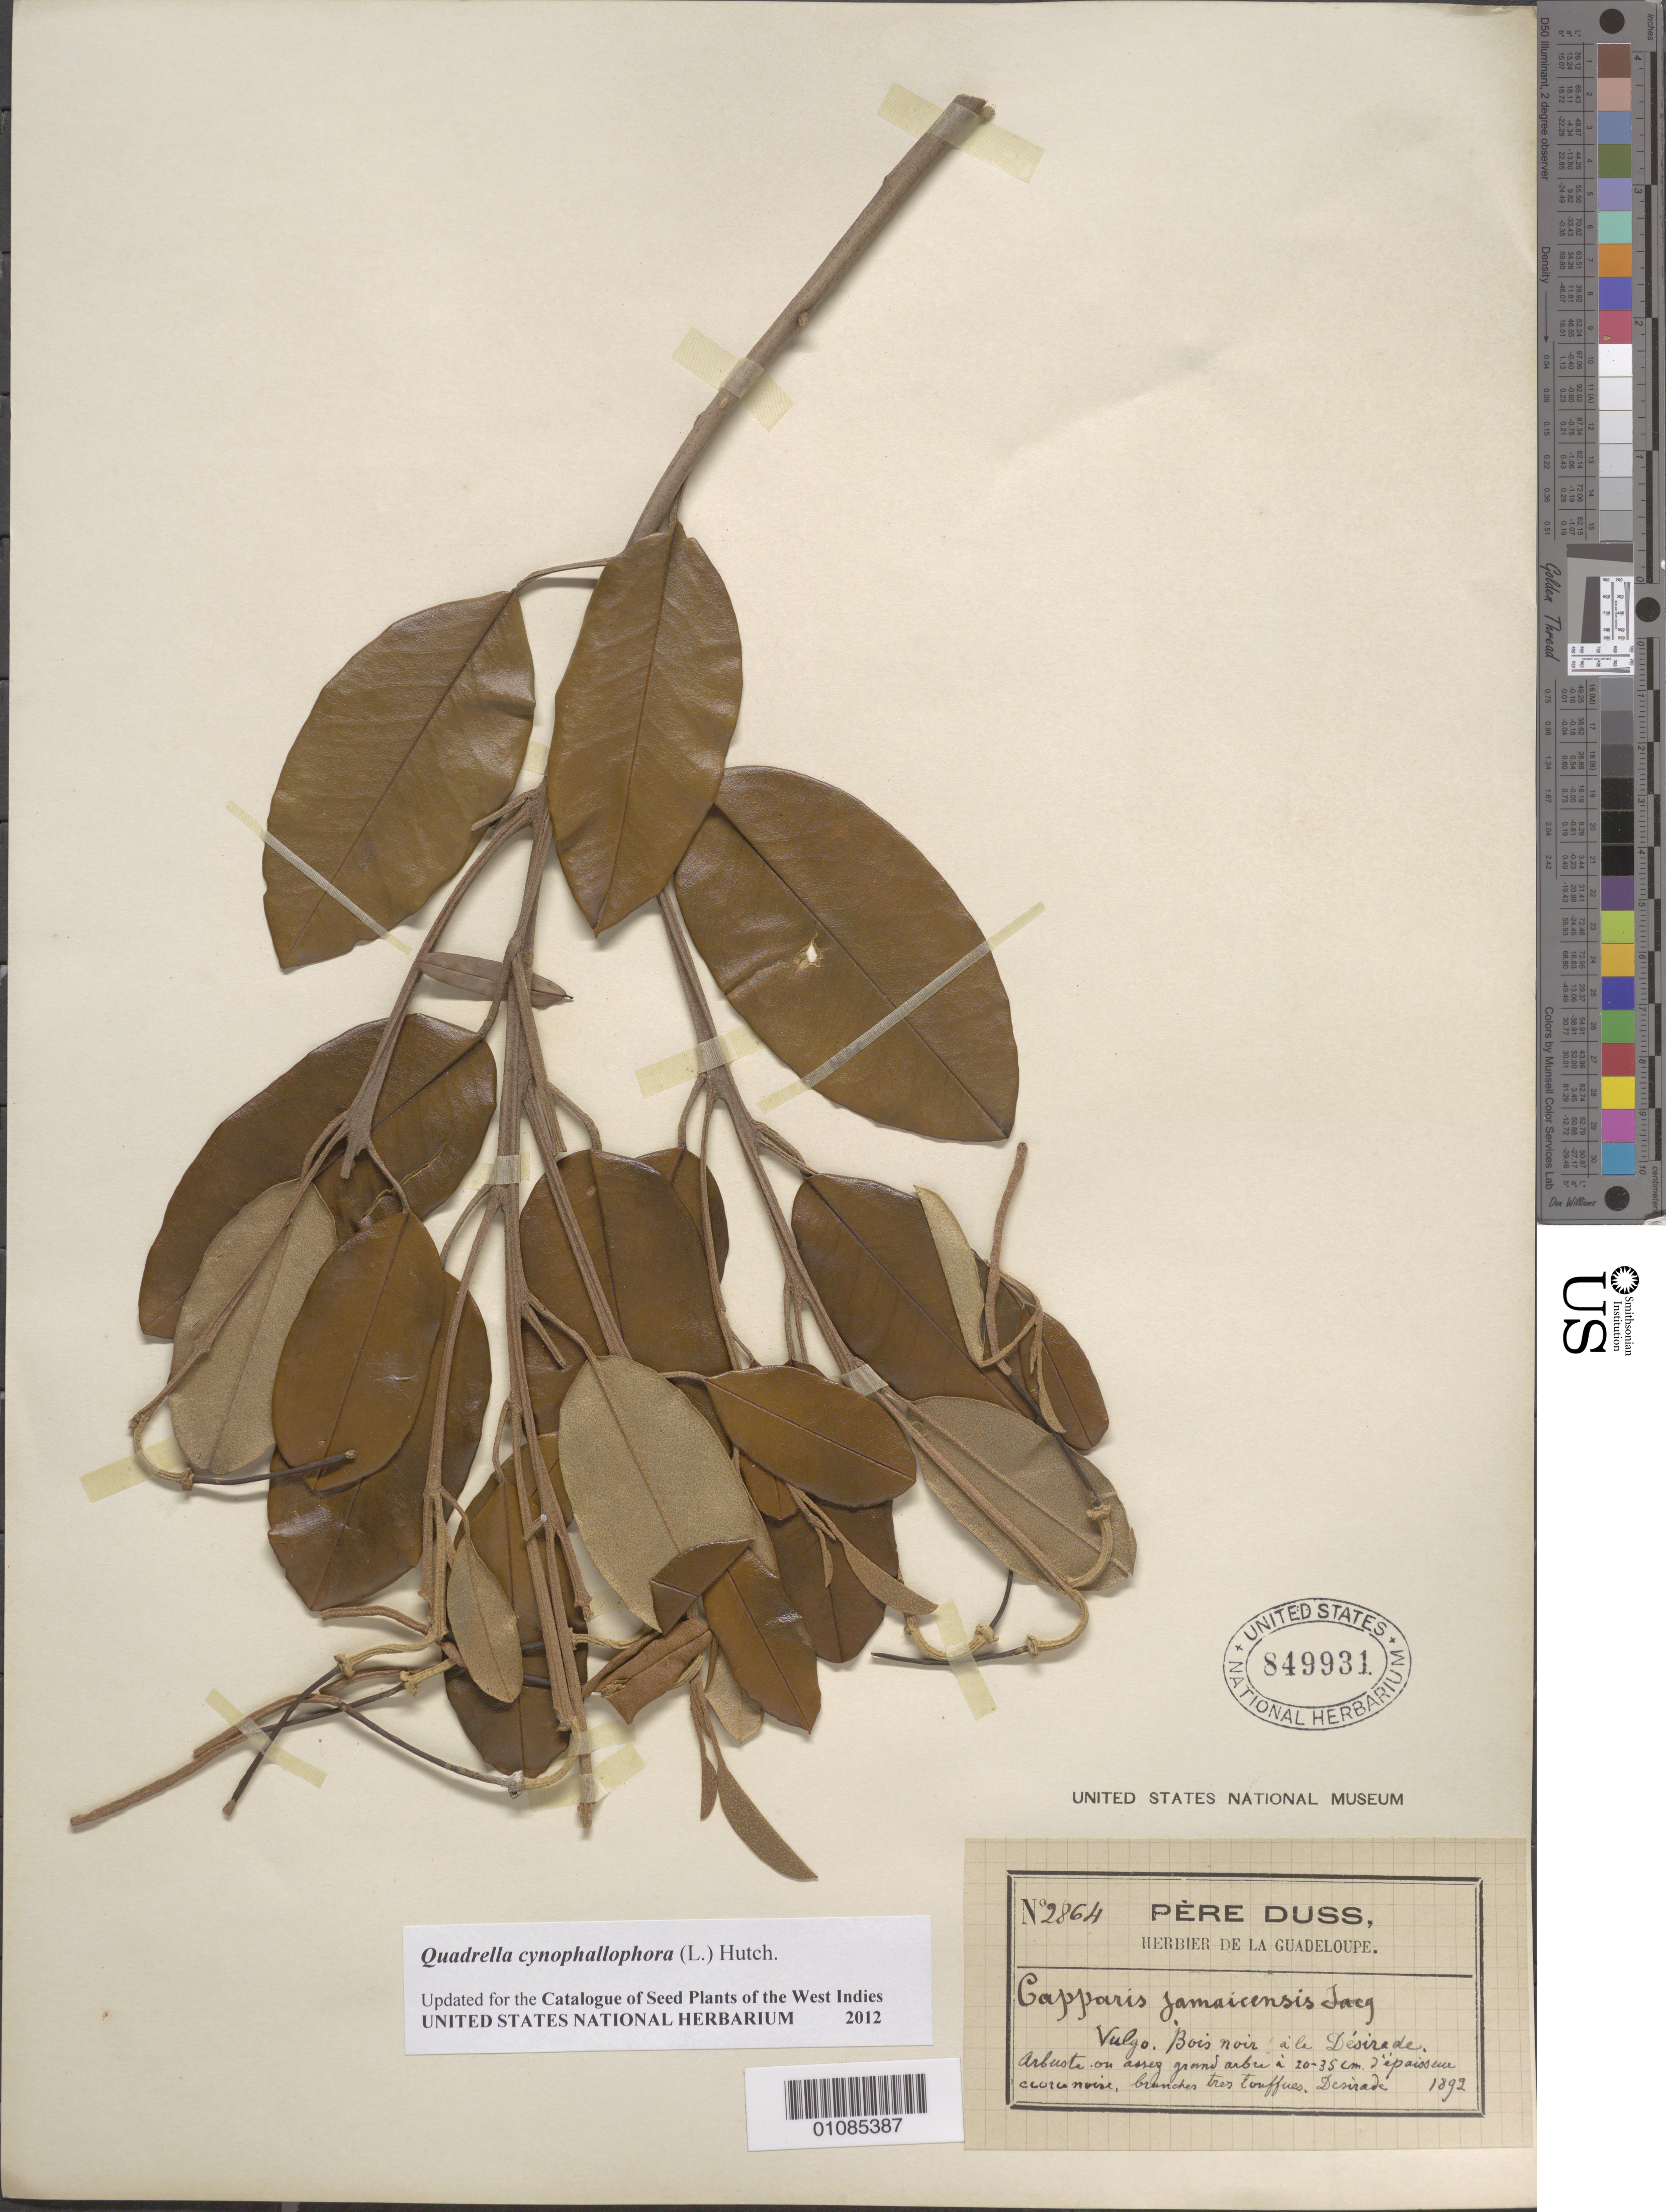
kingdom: Plantae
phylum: Tracheophyta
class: Magnoliopsida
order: Brassicales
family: Capparaceae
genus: Quadrella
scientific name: Quadrella cynophallophora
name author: (L.) Hutch.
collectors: Père Duss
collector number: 2864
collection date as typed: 1892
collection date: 1892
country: Guadeloupe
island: La Désirade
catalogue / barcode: US 849931